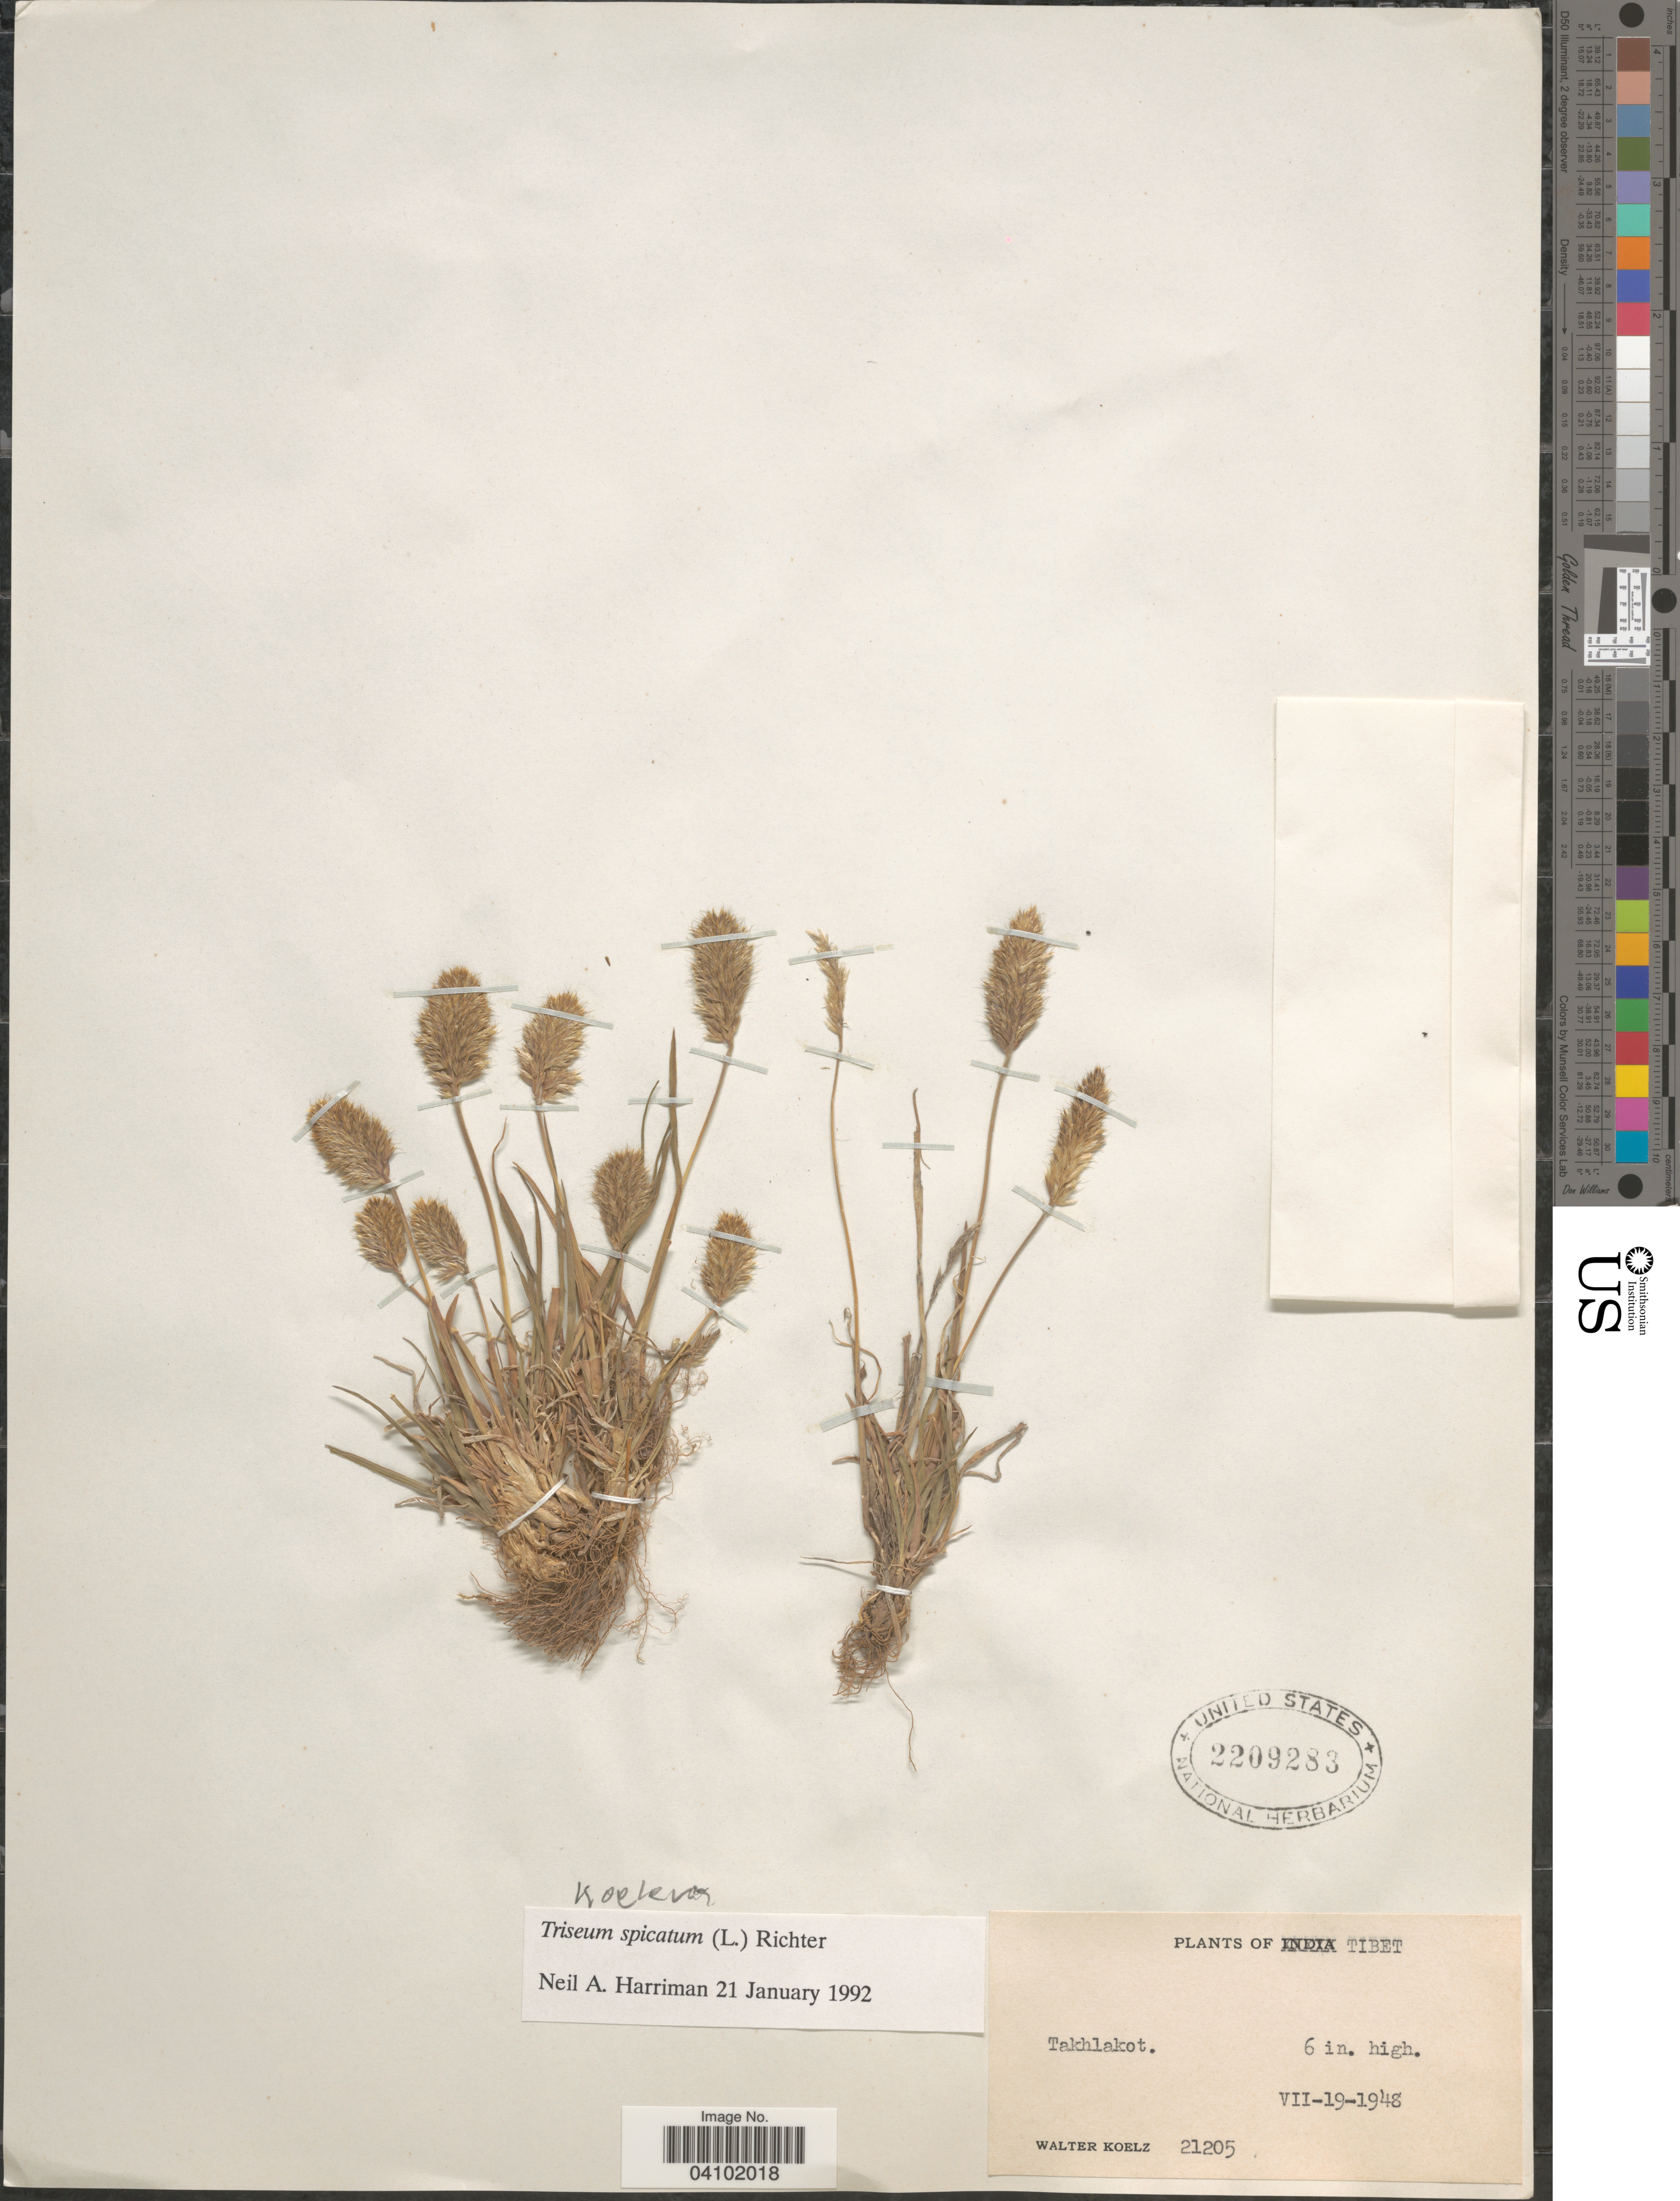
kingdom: Plantae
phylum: Tracheophyta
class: Liliopsida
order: Poales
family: Poaceae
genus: Koeleria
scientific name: Koeleria spicata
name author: (L.) Barberá et al.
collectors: W. N. Koelz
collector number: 21205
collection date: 1948-07-19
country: China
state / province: Xizang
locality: Tibet. Takhlakot.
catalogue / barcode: US 2209283